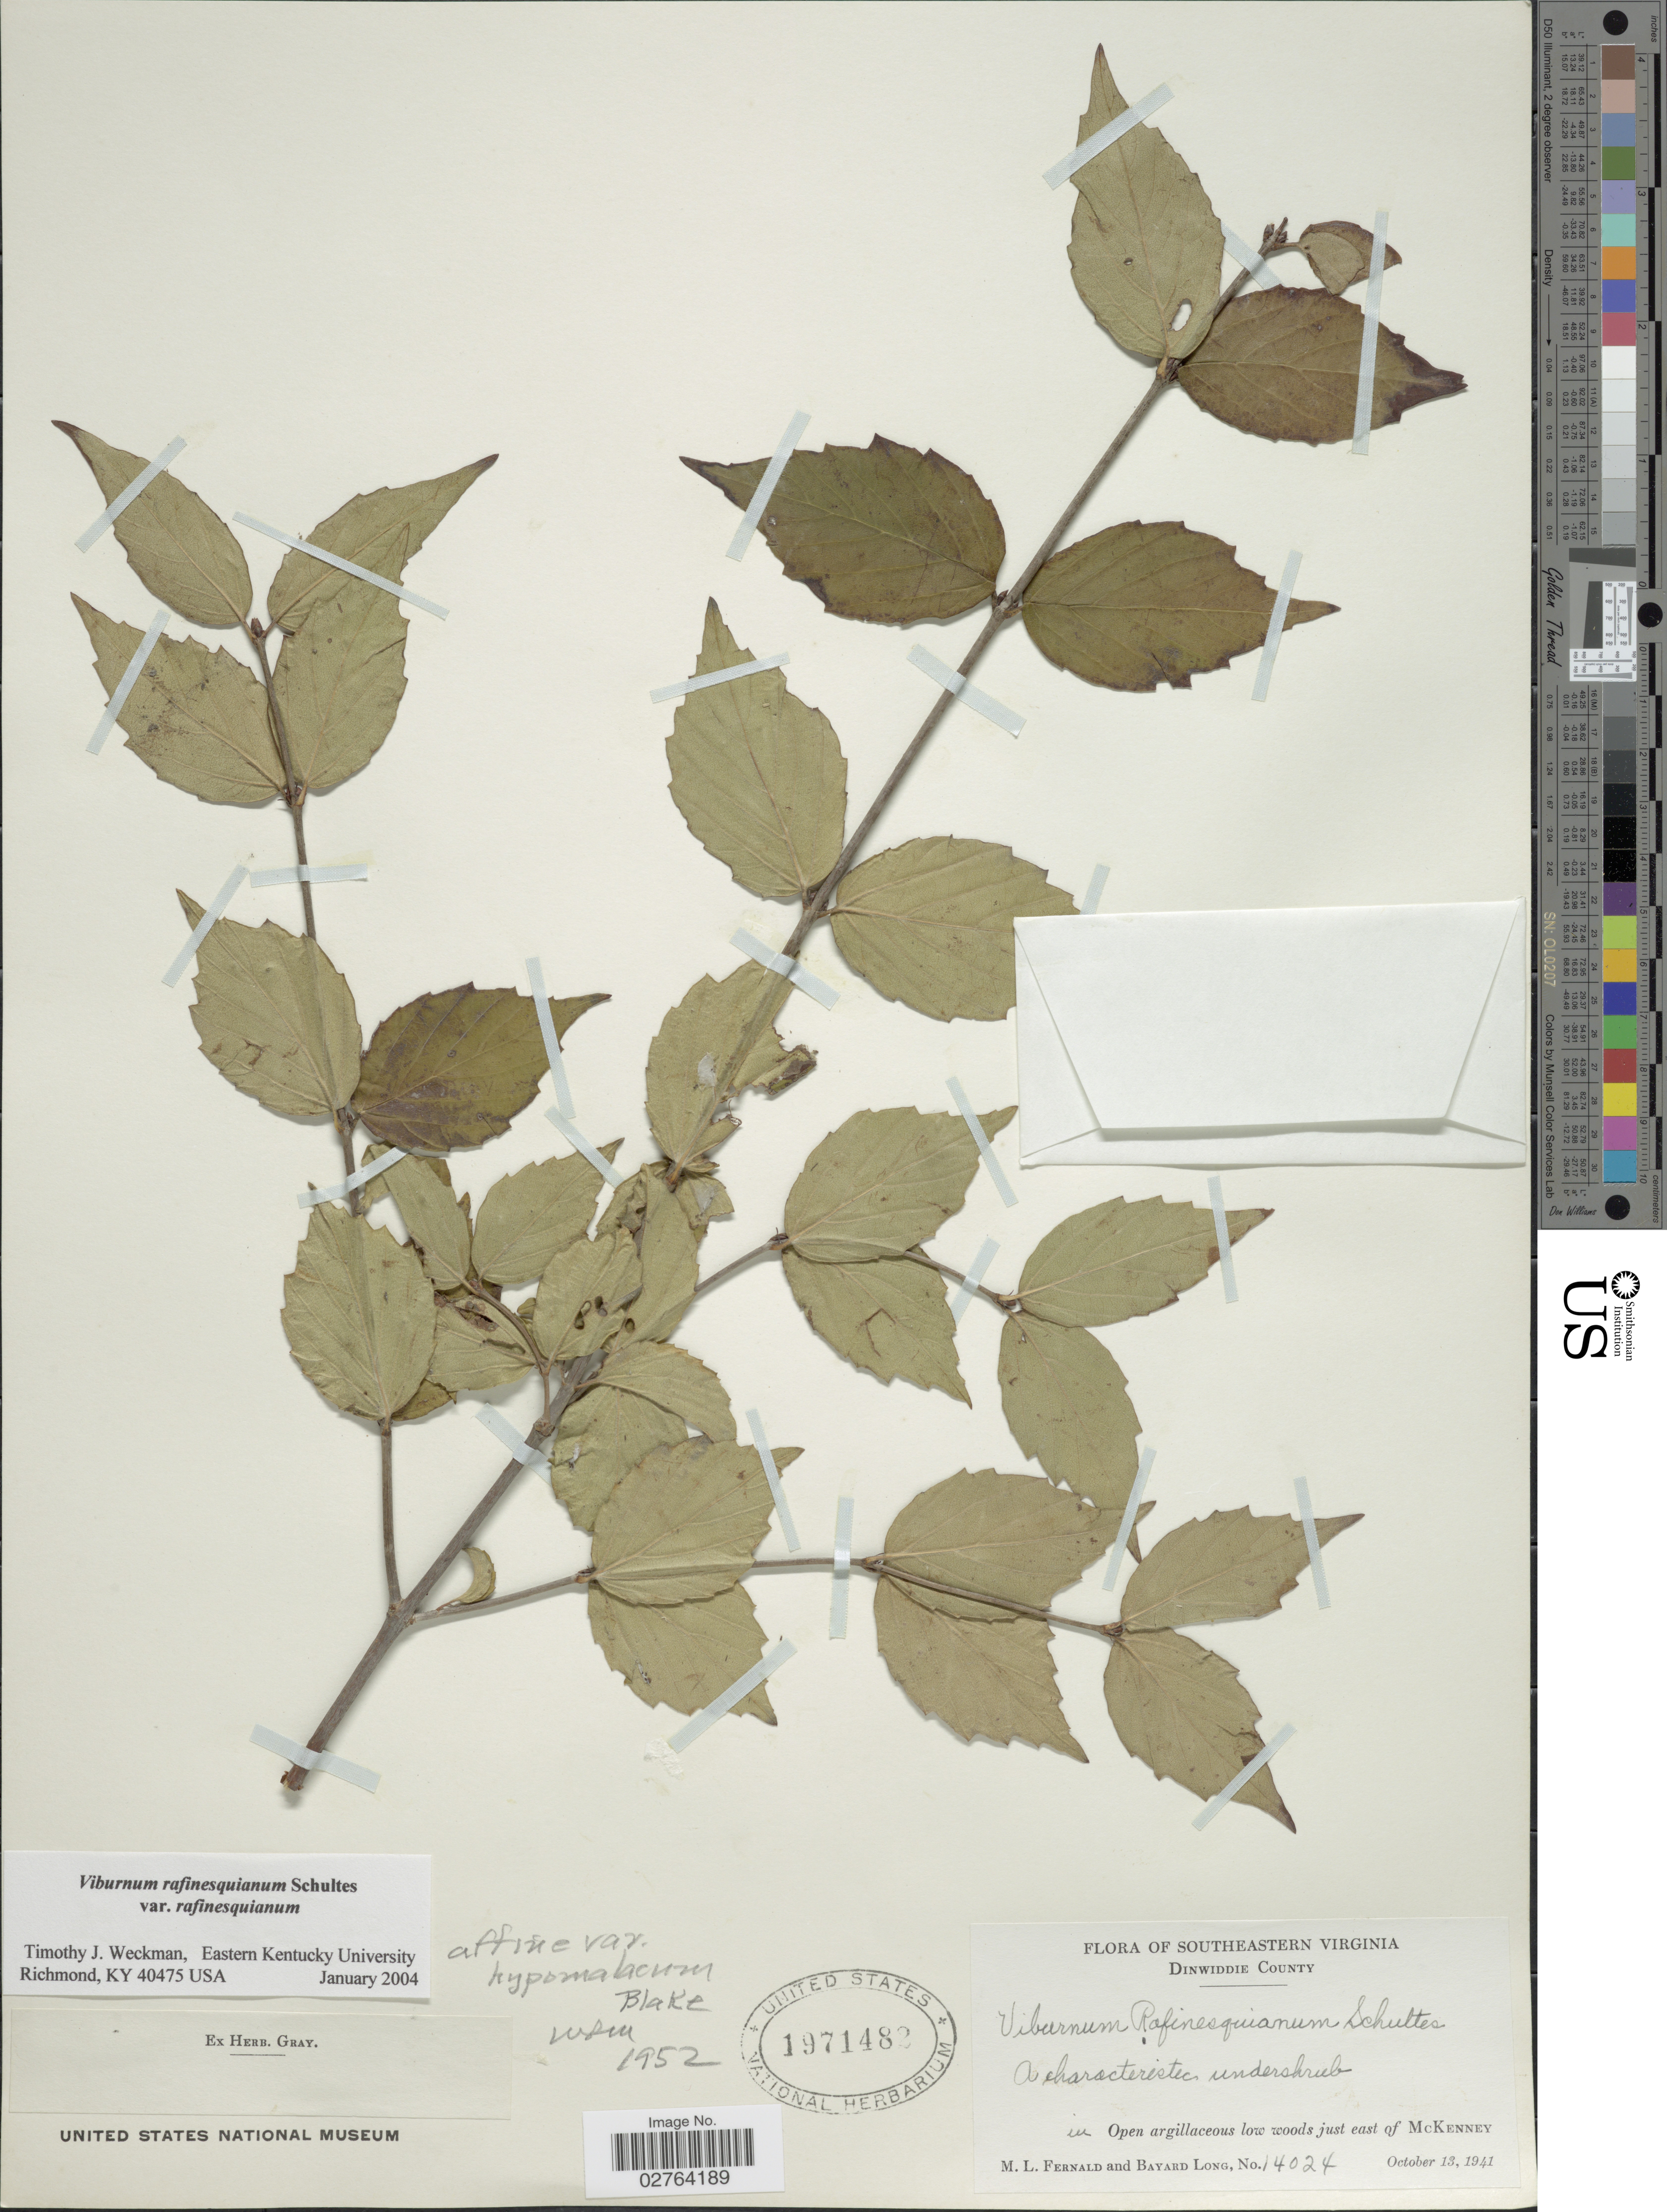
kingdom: Plantae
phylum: Tracheophyta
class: Magnoliopsida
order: Dipsacales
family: Viburnaceae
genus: Viburnum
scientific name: Viburnum rafinesqueanum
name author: Schult.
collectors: M. L. Fernald & B. Long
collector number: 14024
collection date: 1941-10-13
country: United States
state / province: Virginia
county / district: Dinwiddie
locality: Southeastern Virginia, Dinwiddie County. just east of McKenney.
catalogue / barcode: US 1971482